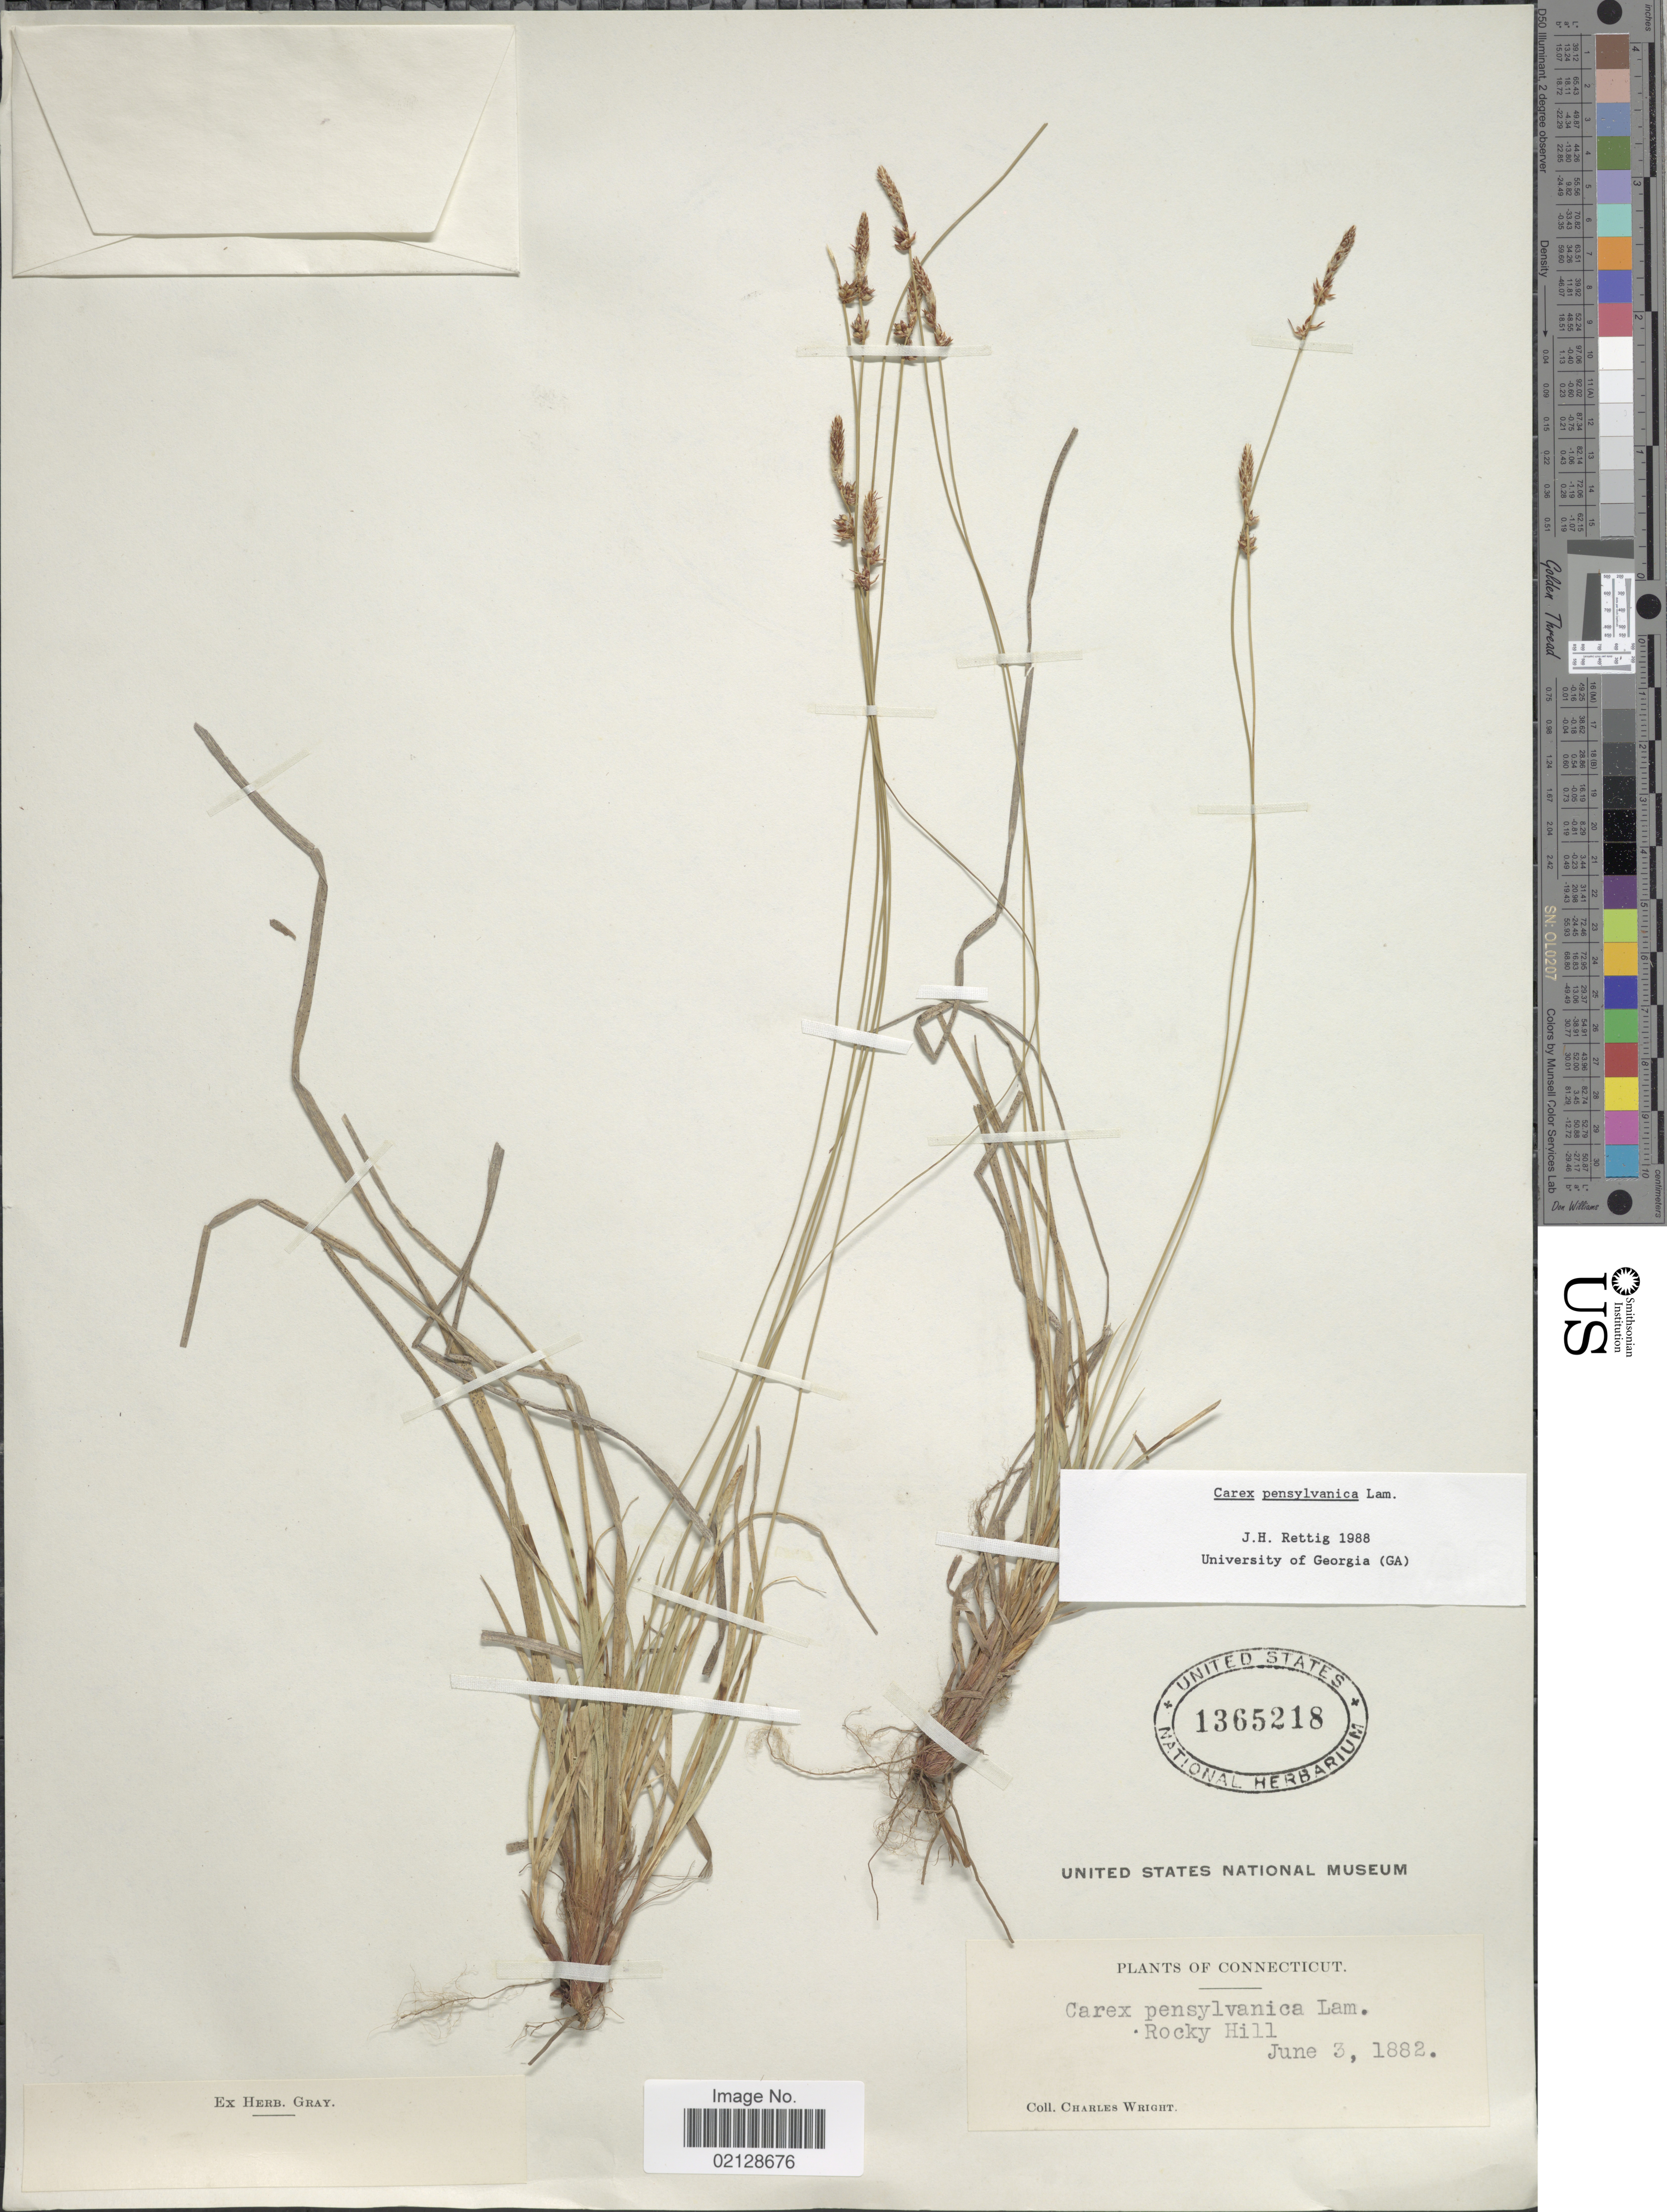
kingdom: Plantae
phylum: Tracheophyta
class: Liliopsida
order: Poales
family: Cyperaceae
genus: Carex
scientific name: Carex pensylvanica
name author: Lam.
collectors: C. Wright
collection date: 1882-06-03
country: United States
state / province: Connecticut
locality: Rocky Hill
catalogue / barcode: US 1365218